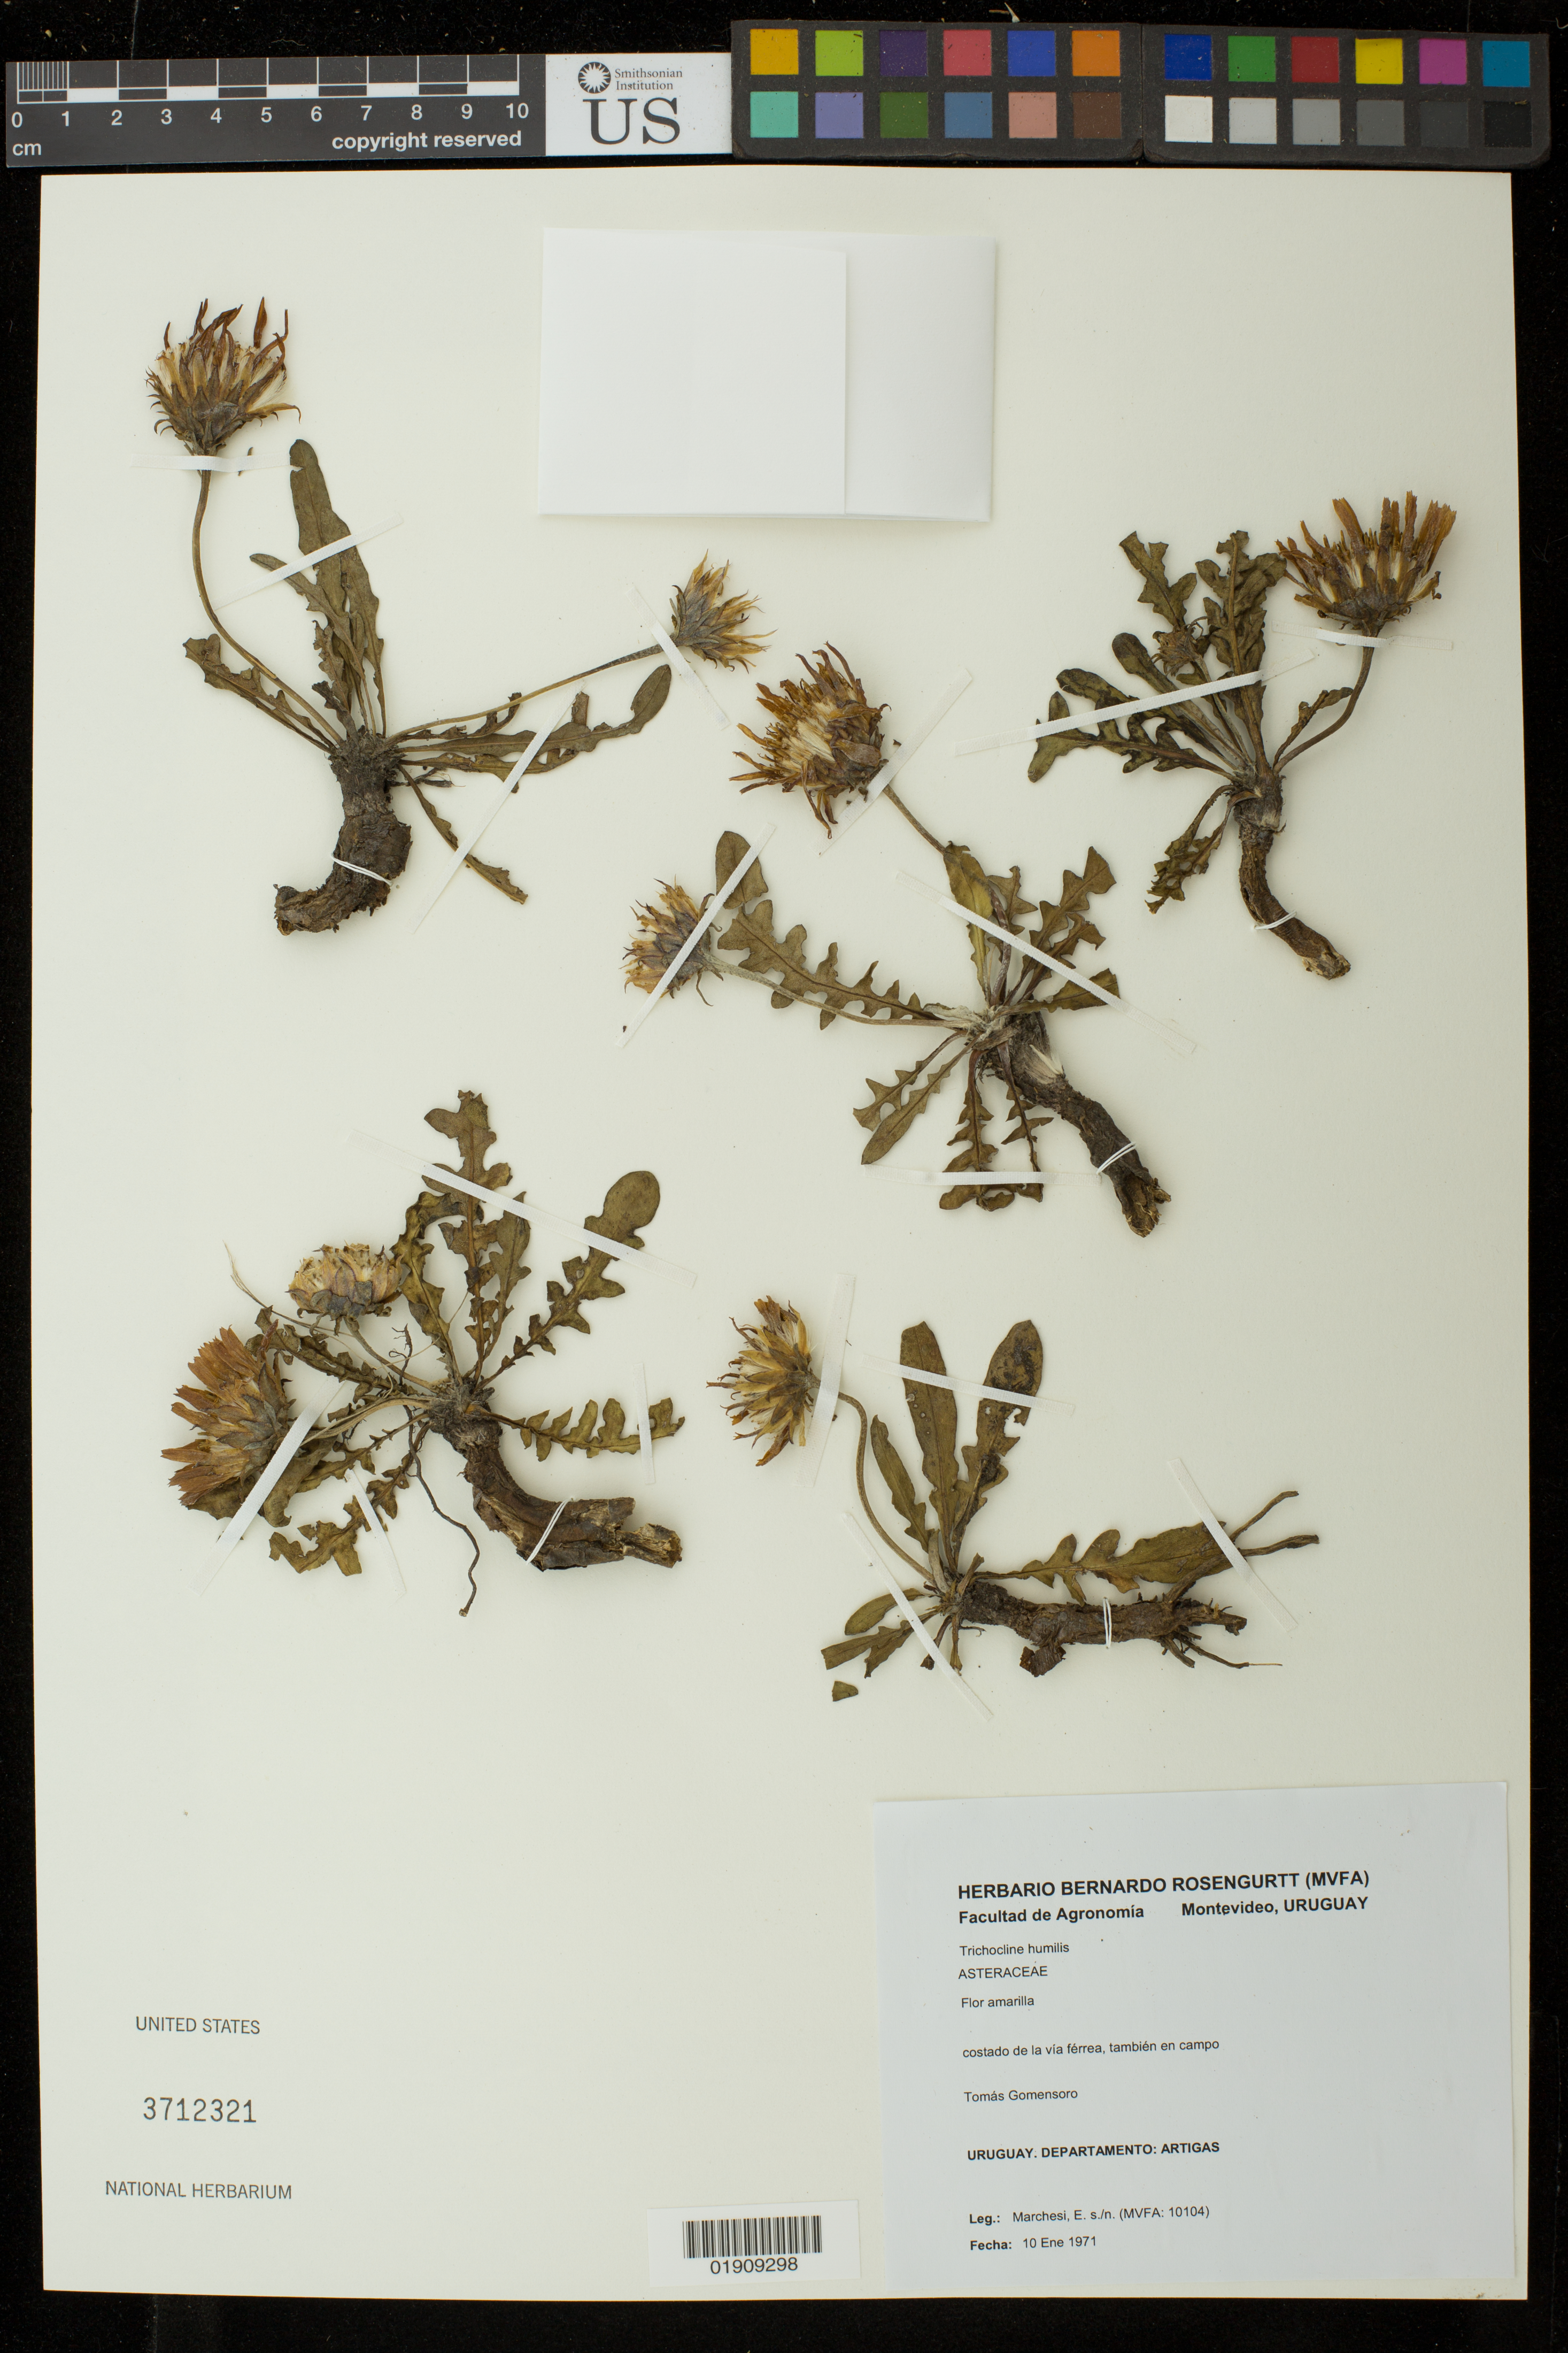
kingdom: Plantae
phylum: Tracheophyta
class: Magnoliopsida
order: Asterales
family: Asteraceae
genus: Trichocline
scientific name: Trichocline humilis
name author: Less.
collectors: E. H. Marchesi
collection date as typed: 10 January 1971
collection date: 1971-01-10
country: Uruguay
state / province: Artigas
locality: Tomas Gomensoro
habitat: Costado de la via ferrea, tambien en campo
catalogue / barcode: US 3712321